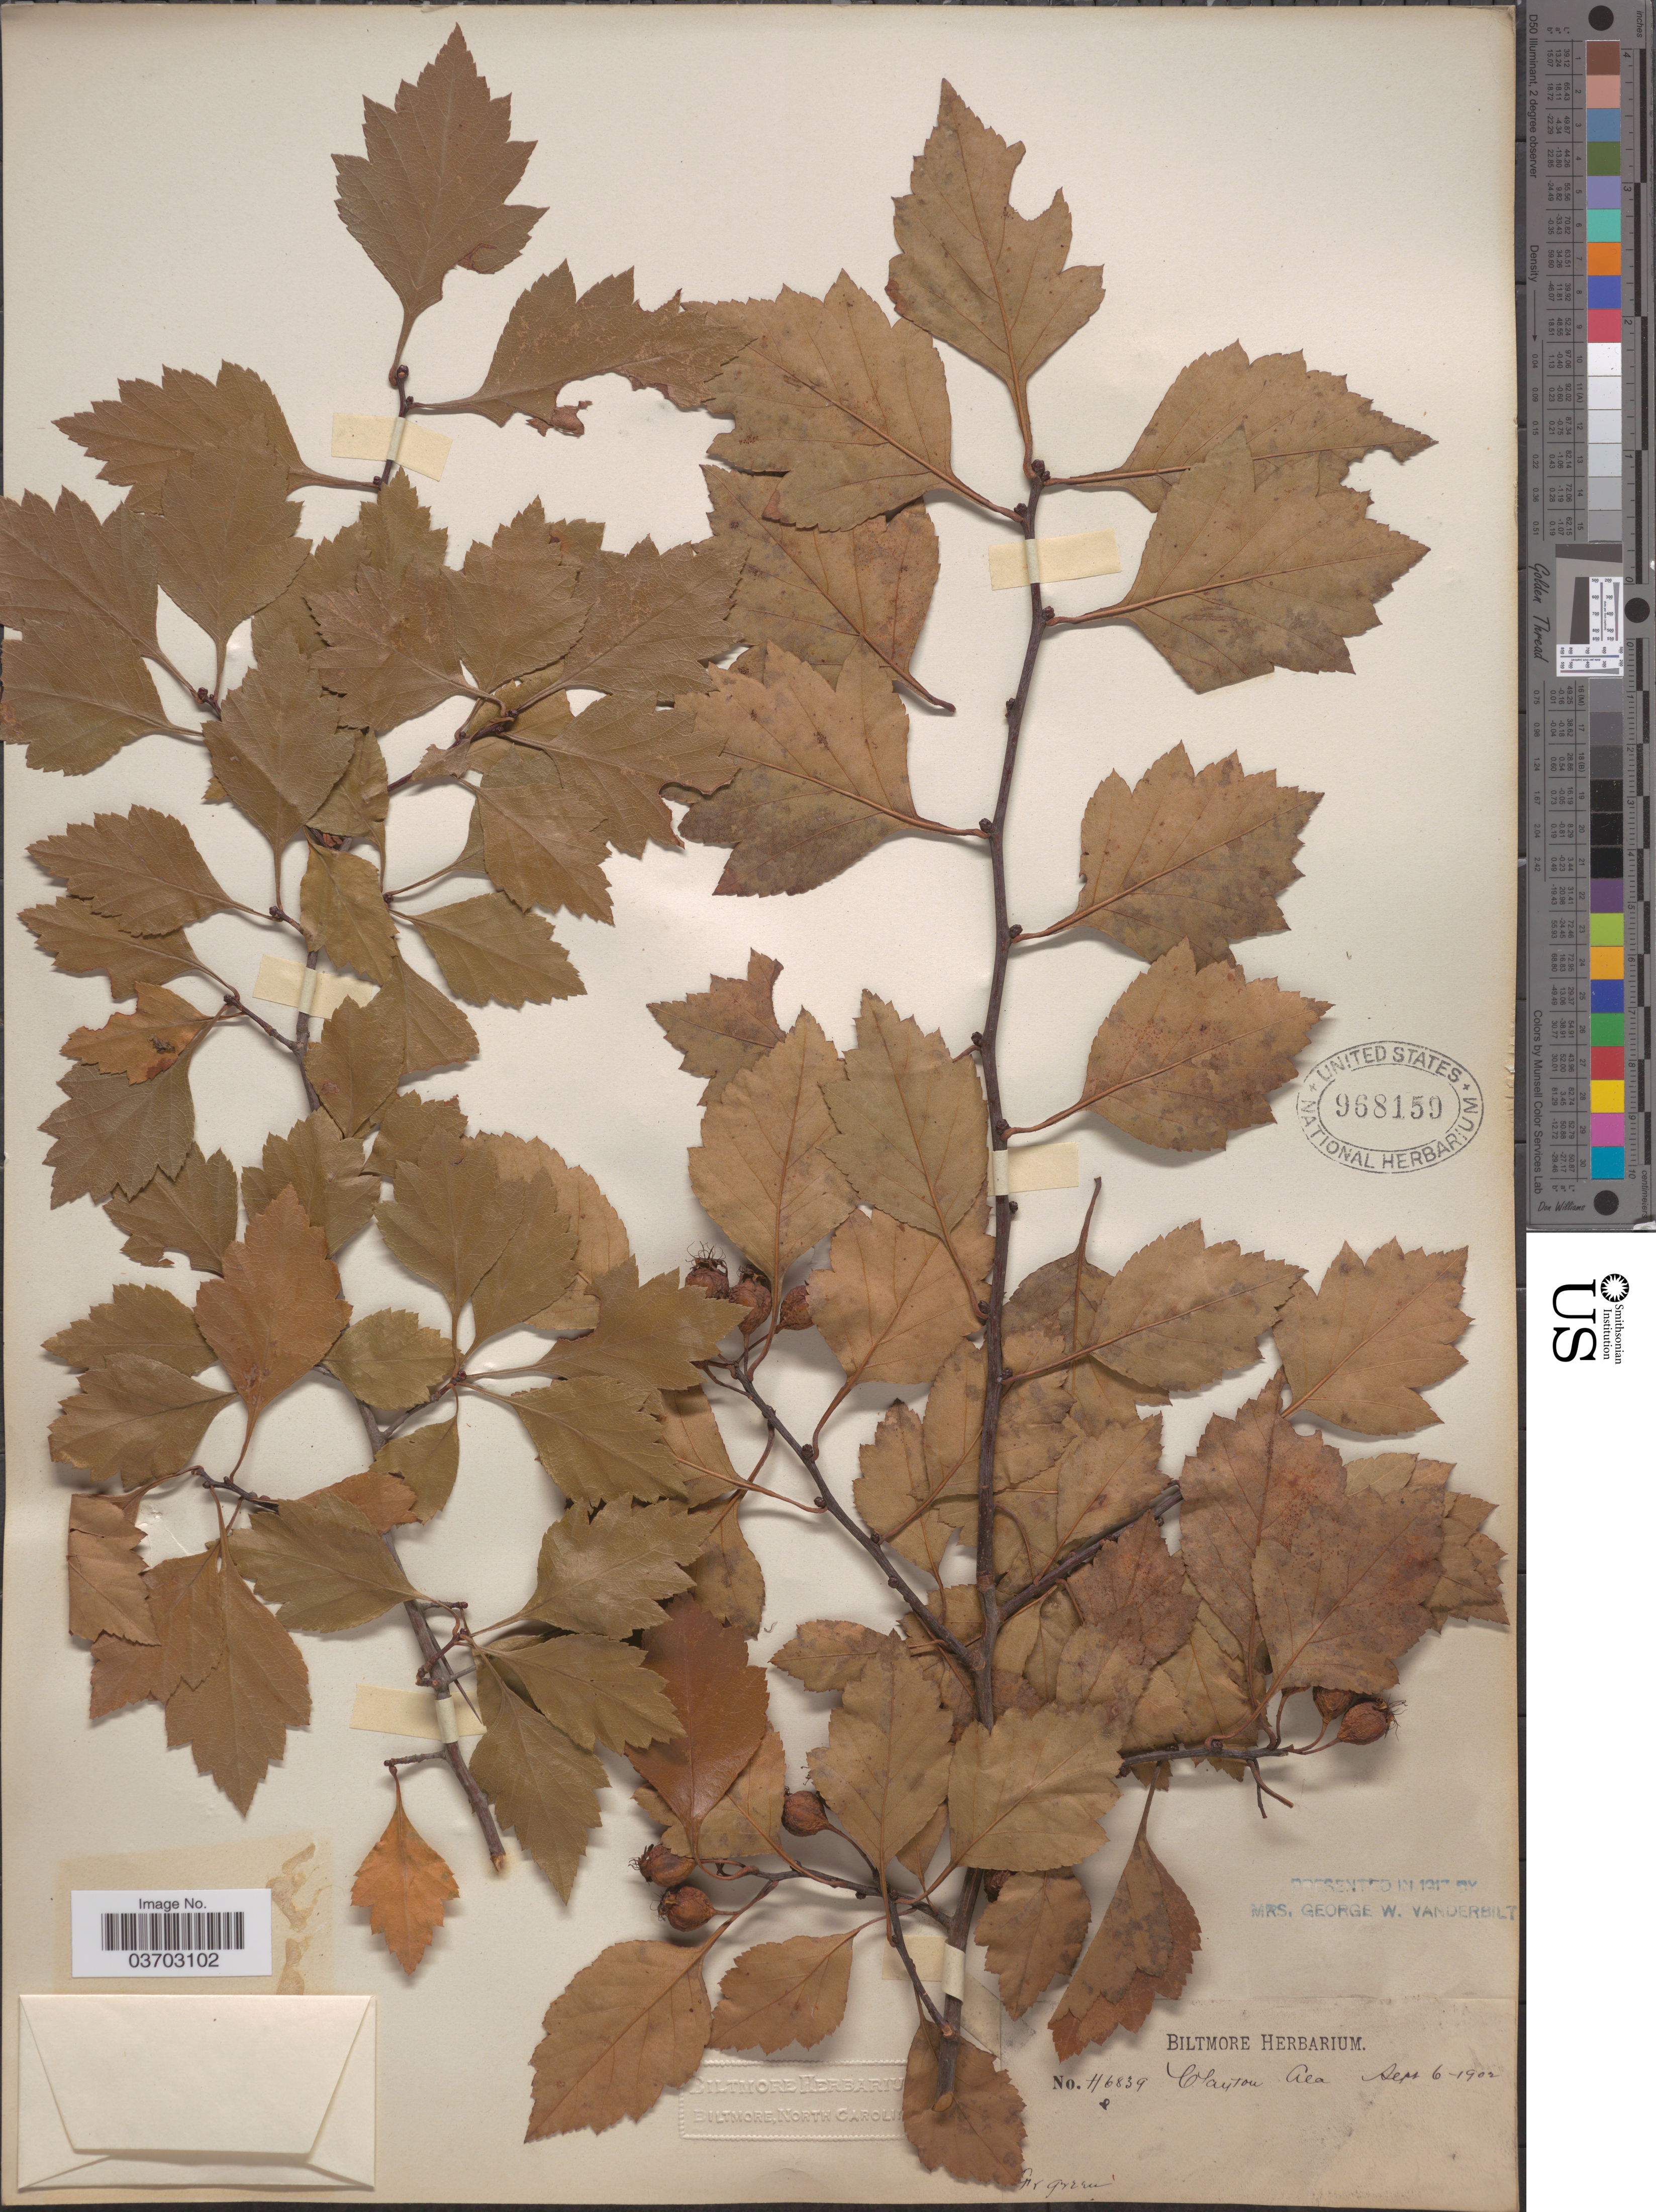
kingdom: Plantae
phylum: Tracheophyta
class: Magnoliopsida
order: Rosales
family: Rosaceae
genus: Crataegus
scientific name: Crataegus sp.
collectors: ex herb. Biltmore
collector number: H6839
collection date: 1902-09-06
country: United States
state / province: Alabama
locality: Clayton.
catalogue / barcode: US 968159